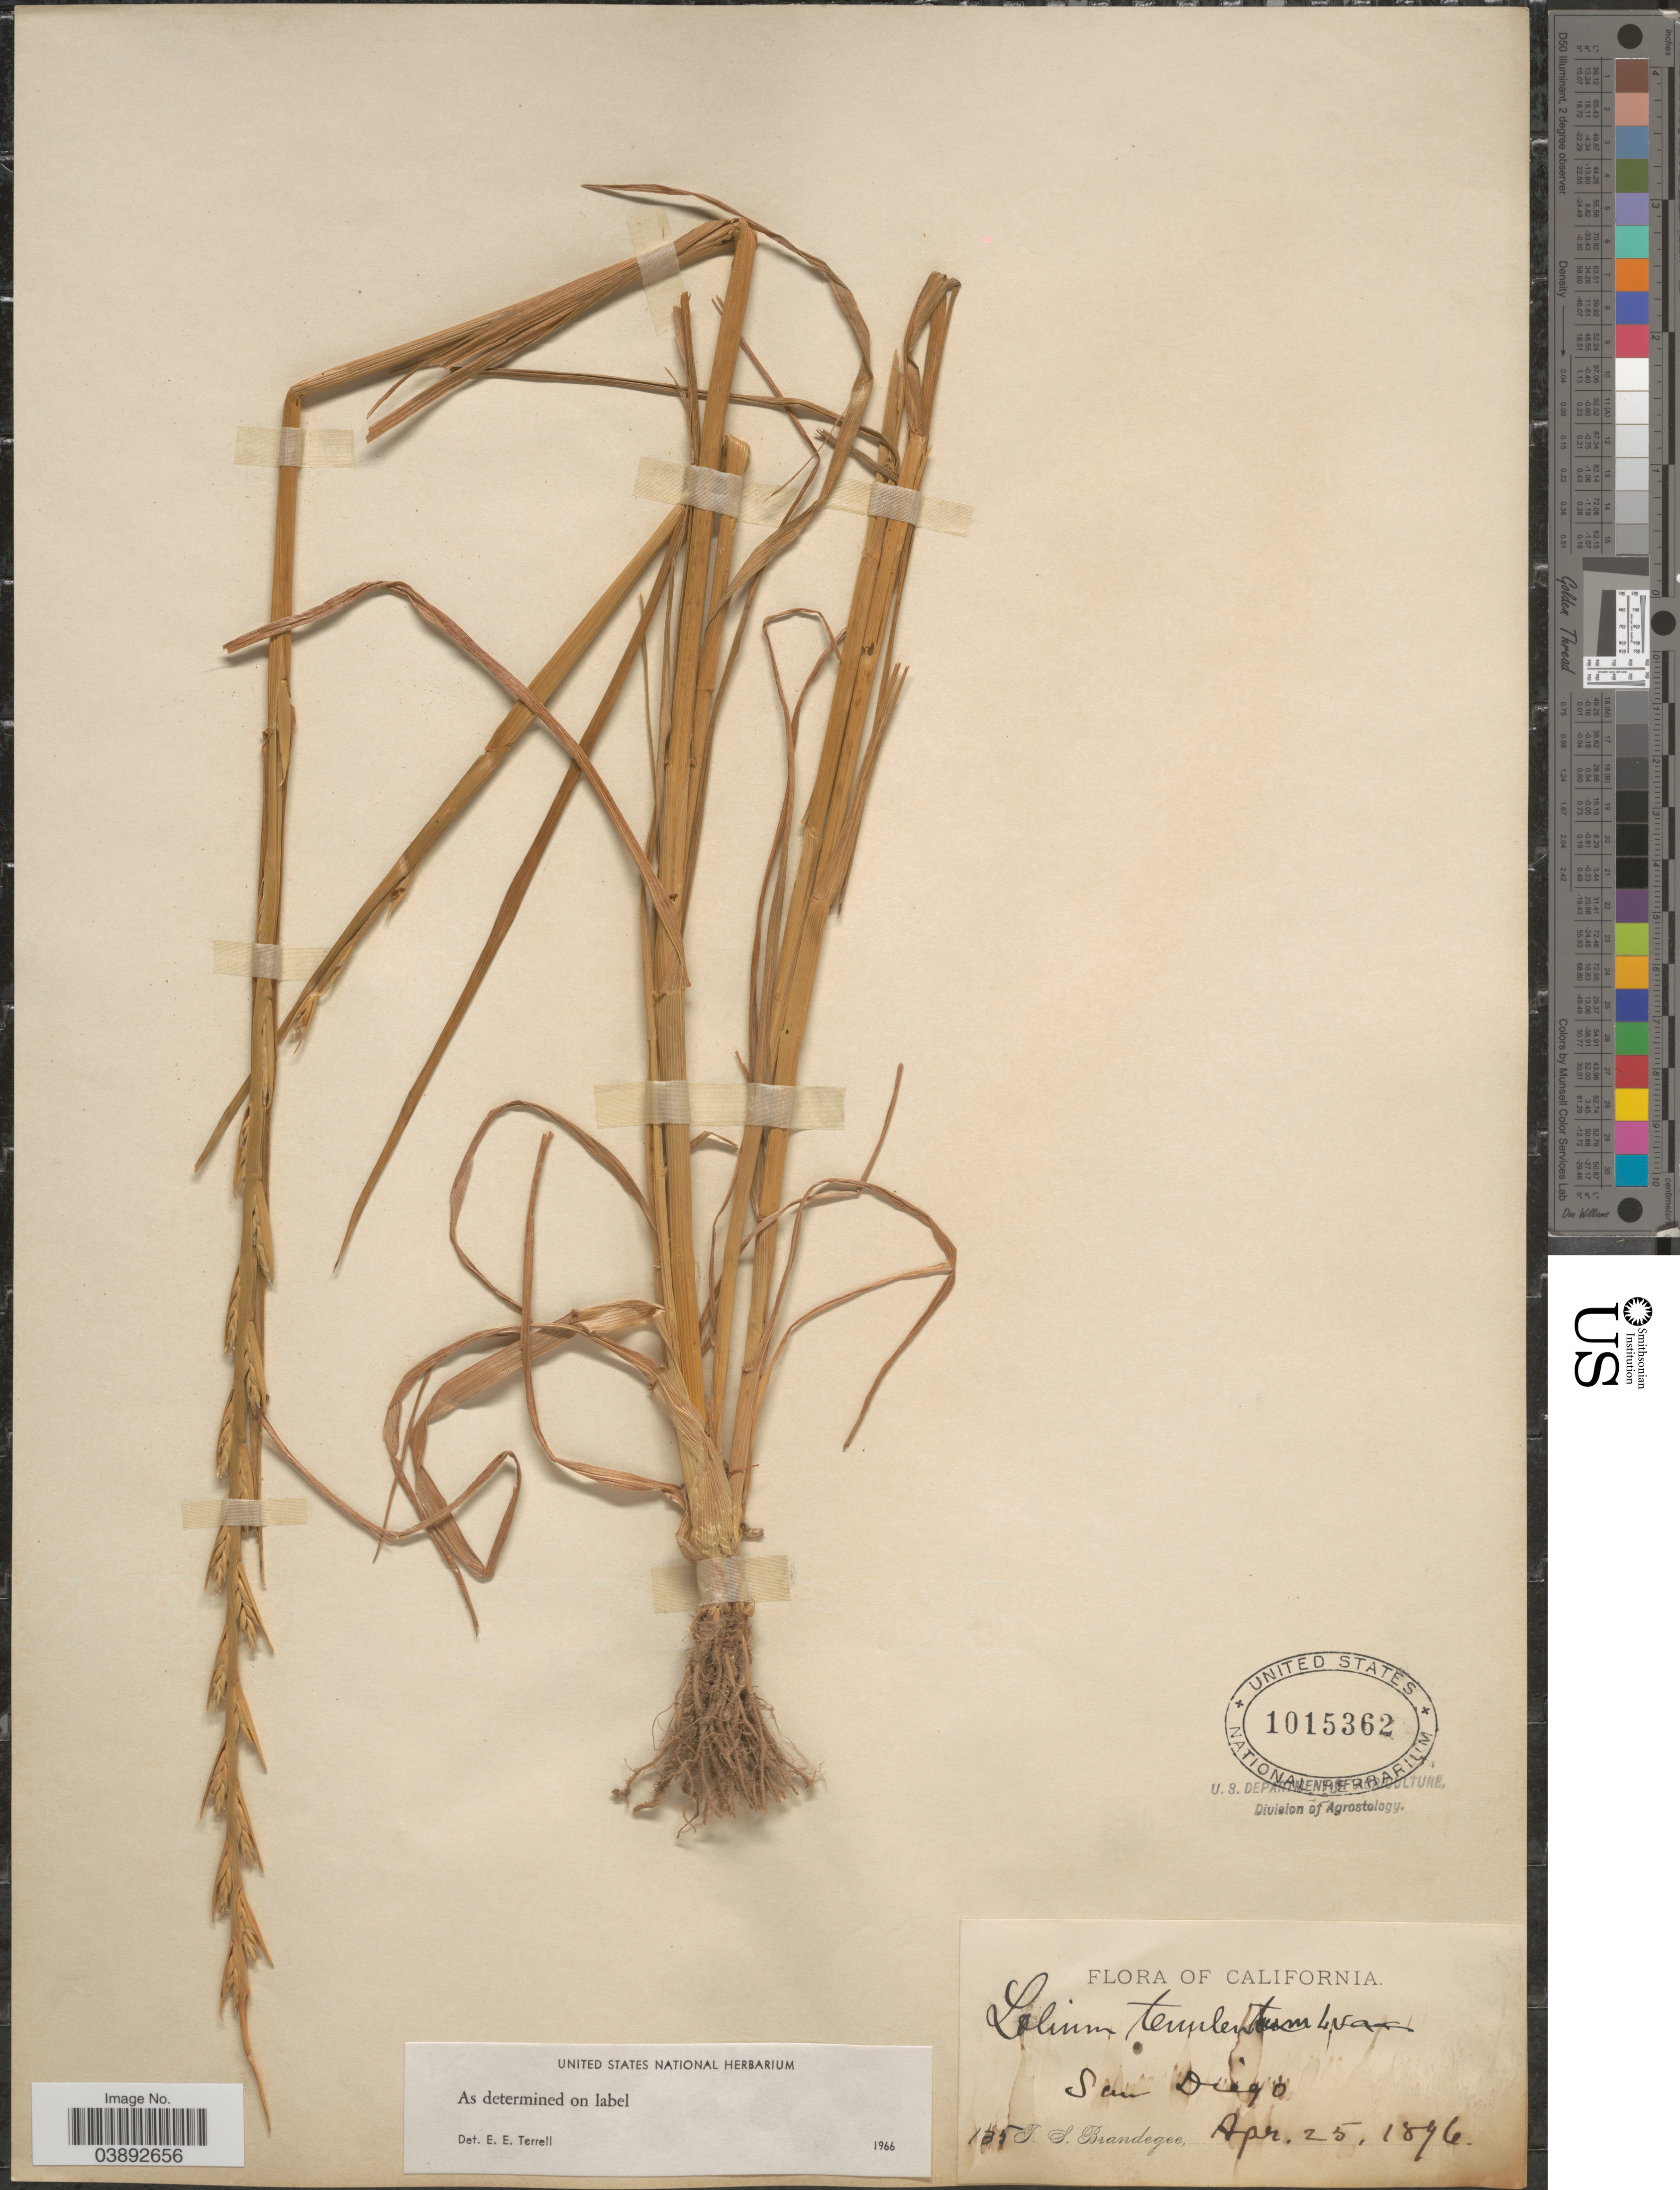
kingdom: Plantae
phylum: Tracheophyta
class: Liliopsida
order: Poales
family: Poaceae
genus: Lolium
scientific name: Lolium temulentum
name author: L.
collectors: T. S. Brandegee (herbarium)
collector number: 135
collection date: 1896-04-25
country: United States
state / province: California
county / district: San Diego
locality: San Diego.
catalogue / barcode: US 1015362